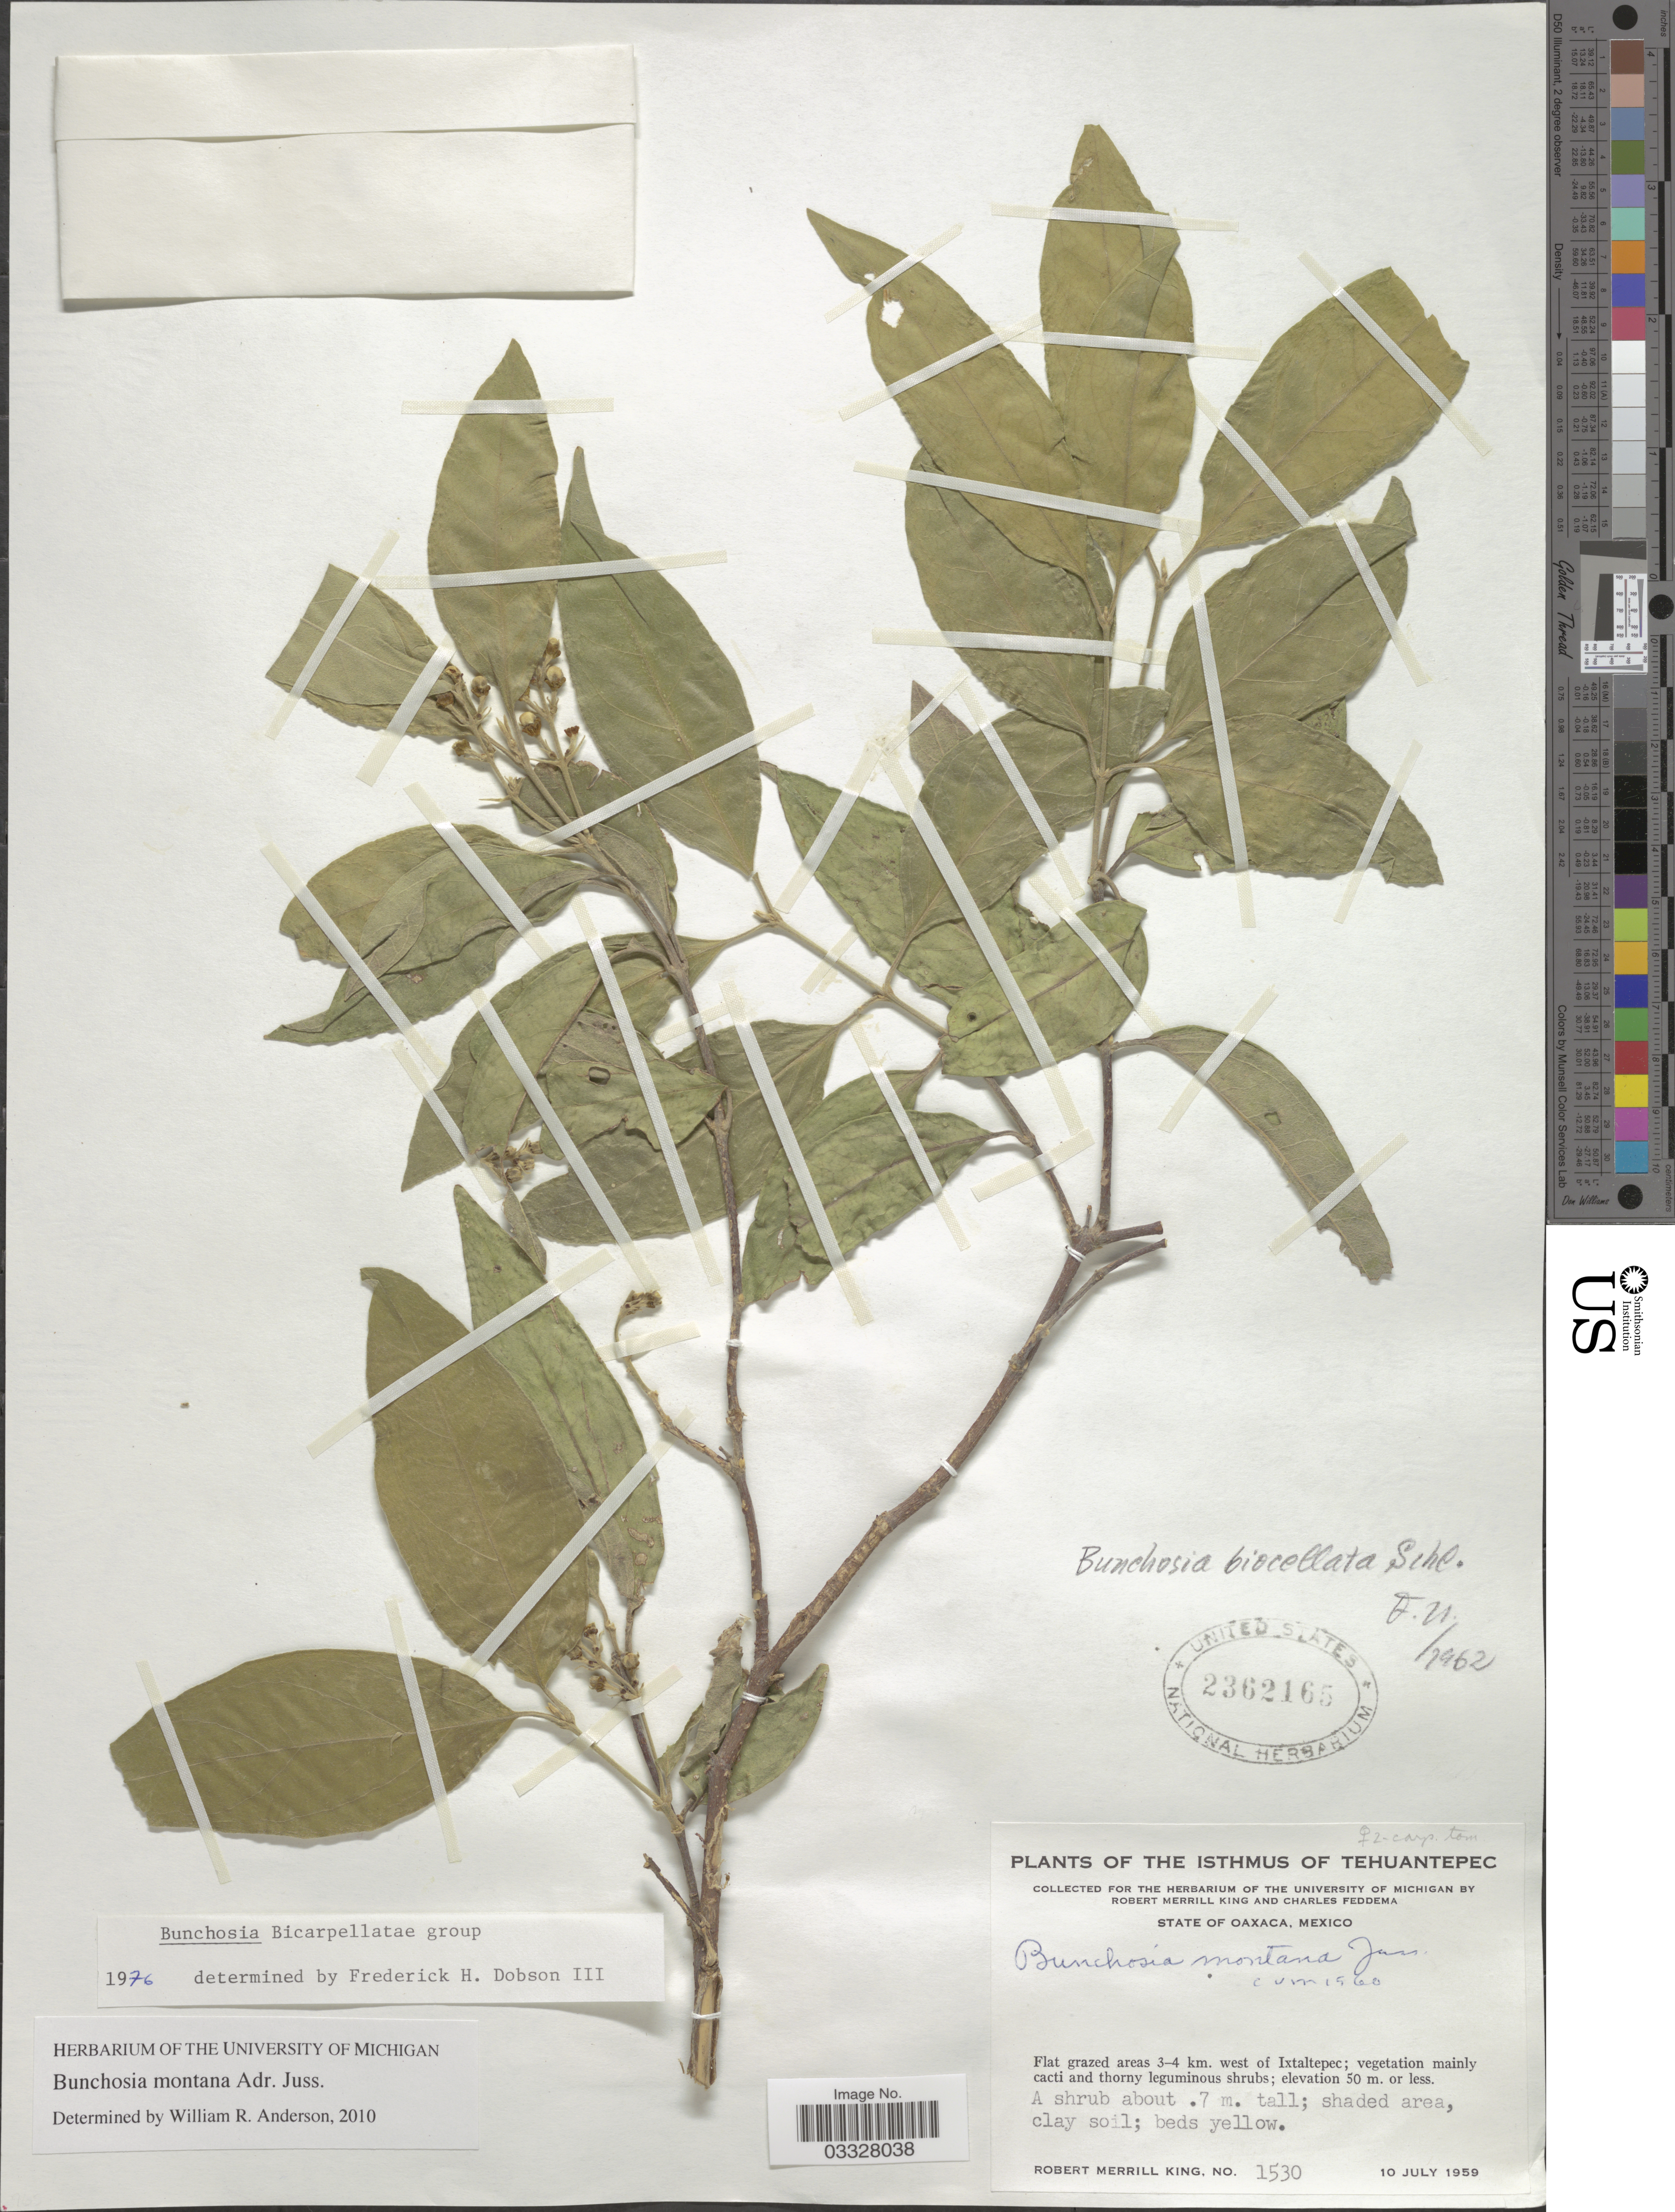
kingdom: Plantae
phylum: Tracheophyta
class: Magnoliopsida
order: Malpighiales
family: Malpighiaceae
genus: Bunchosia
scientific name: Bunchosia montana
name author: A. Juss.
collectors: R. M. King & C. Feddema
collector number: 1530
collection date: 1959-07-10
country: Mexico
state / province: Oaxaca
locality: The Isthmus of Tehuantepec. Flat grazed areas 3-4 km. west of Ixtaltepec.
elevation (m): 50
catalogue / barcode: US 2362165